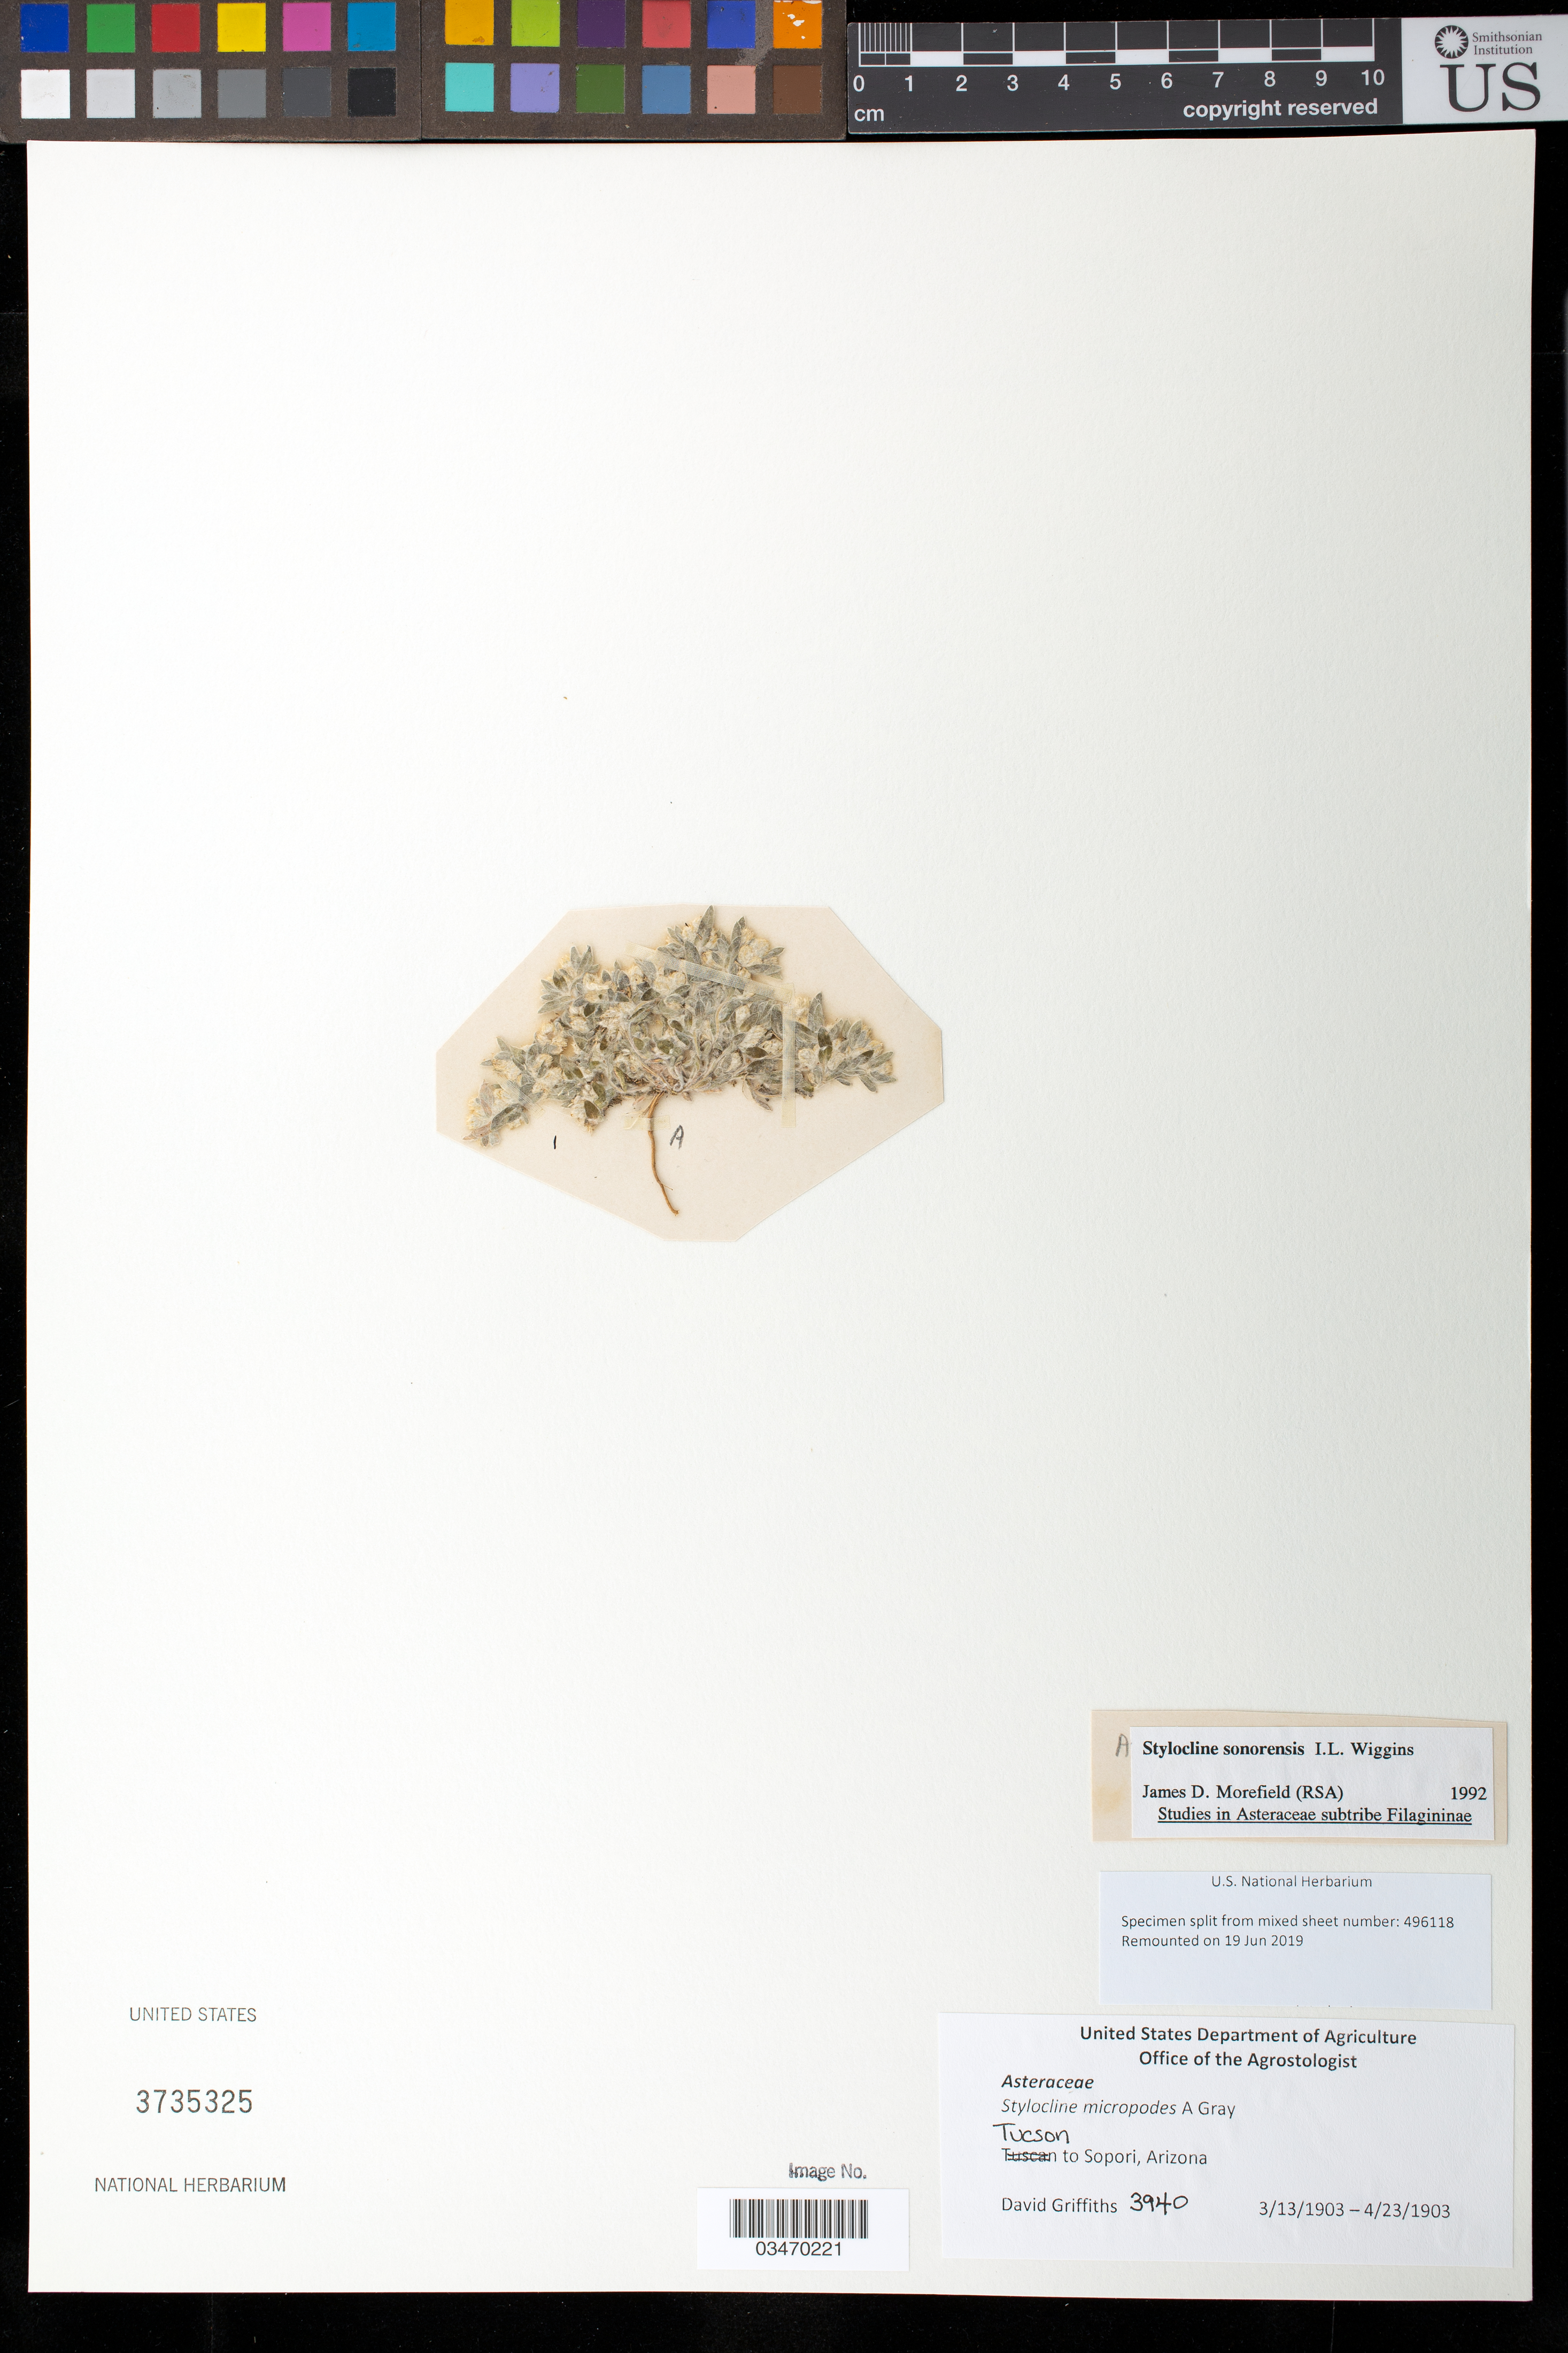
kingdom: Plantae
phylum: Tracheophyta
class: Magnoliopsida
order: Asterales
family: Asteraceae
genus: Stylocline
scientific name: Stylocline sonorensis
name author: Wiggins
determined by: Morefield, James D., (RSA), Rancho Santa Ana Botanic Garden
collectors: D. Griffiths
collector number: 3940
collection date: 1903-03-13/1903-04-23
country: United States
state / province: Arizona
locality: Tucson to Sopori.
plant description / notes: Specimen split from mixed sheet no. 496118. Remounted 19 Jun 2019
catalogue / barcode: US 3735325